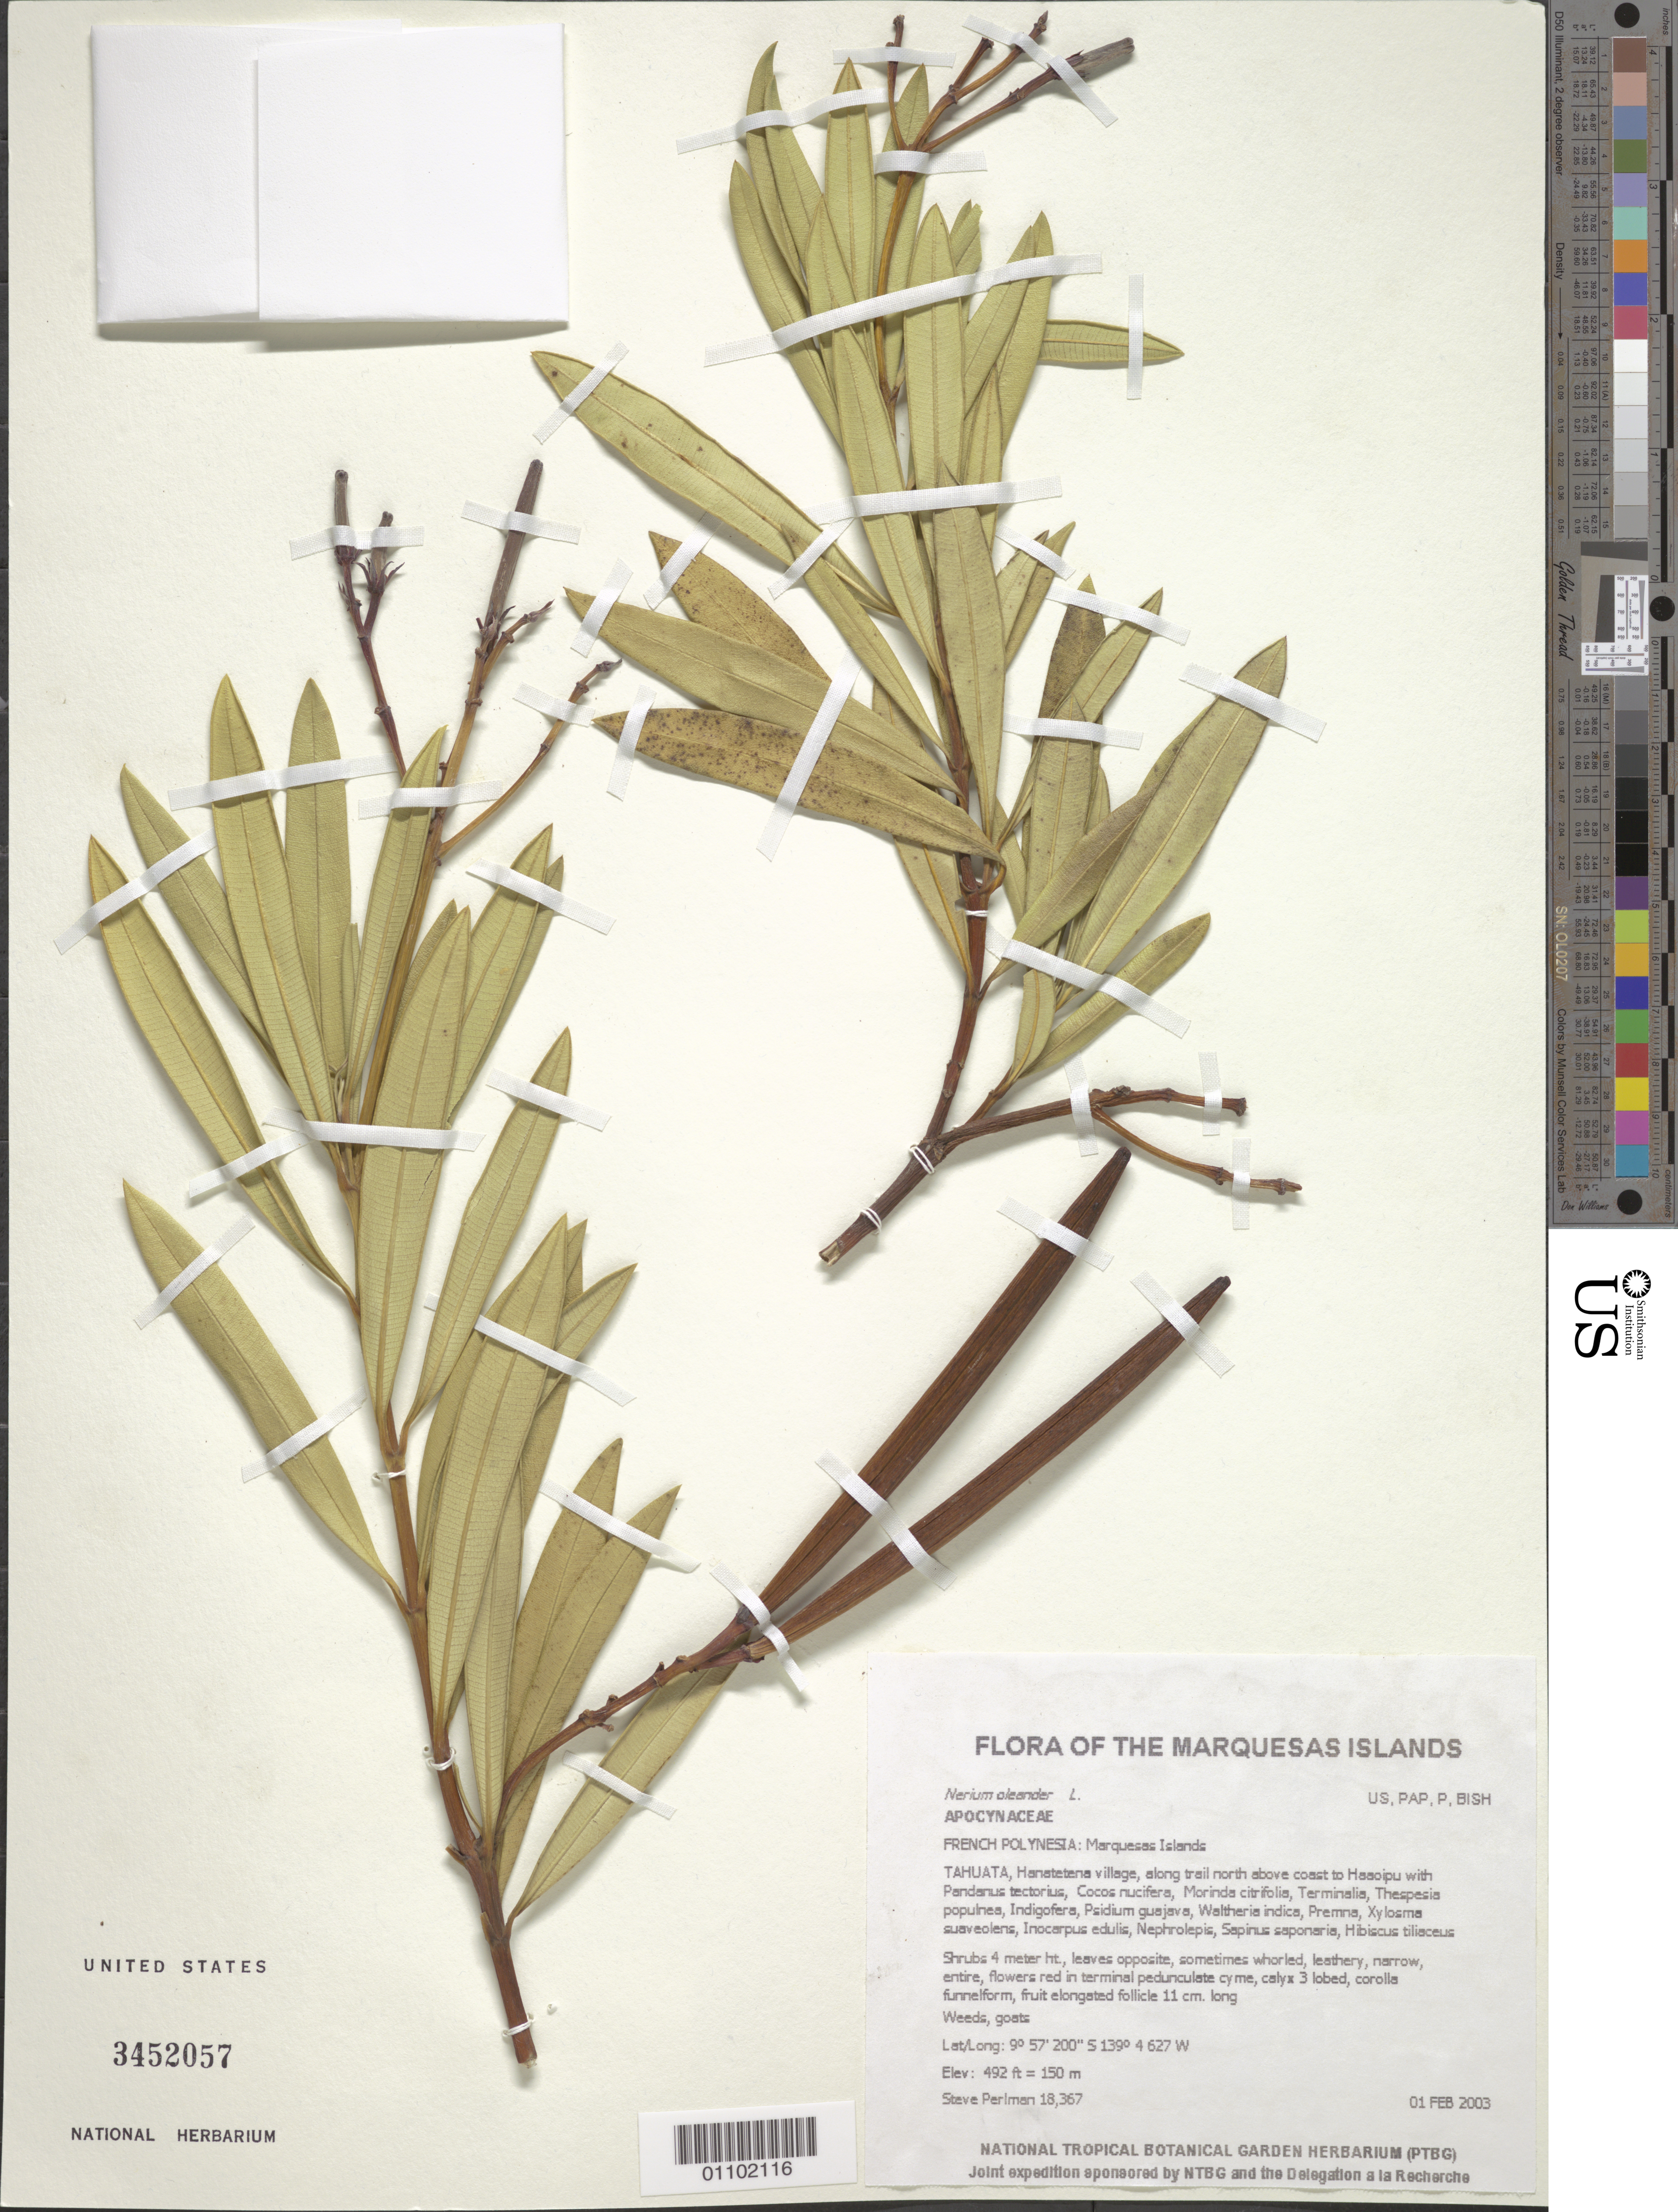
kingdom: Plantae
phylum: Tracheophyta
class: Magnoliopsida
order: Gentianales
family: Apocynaceae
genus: Nerium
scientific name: Nerium oleander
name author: L.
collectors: S. P. Perlman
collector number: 18367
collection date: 2003-02-01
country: French Polynesia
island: Tahuata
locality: Hanatetena village, along trail north above coast to Haaoipu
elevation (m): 150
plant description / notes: Weeds, goats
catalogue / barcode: US 3452057